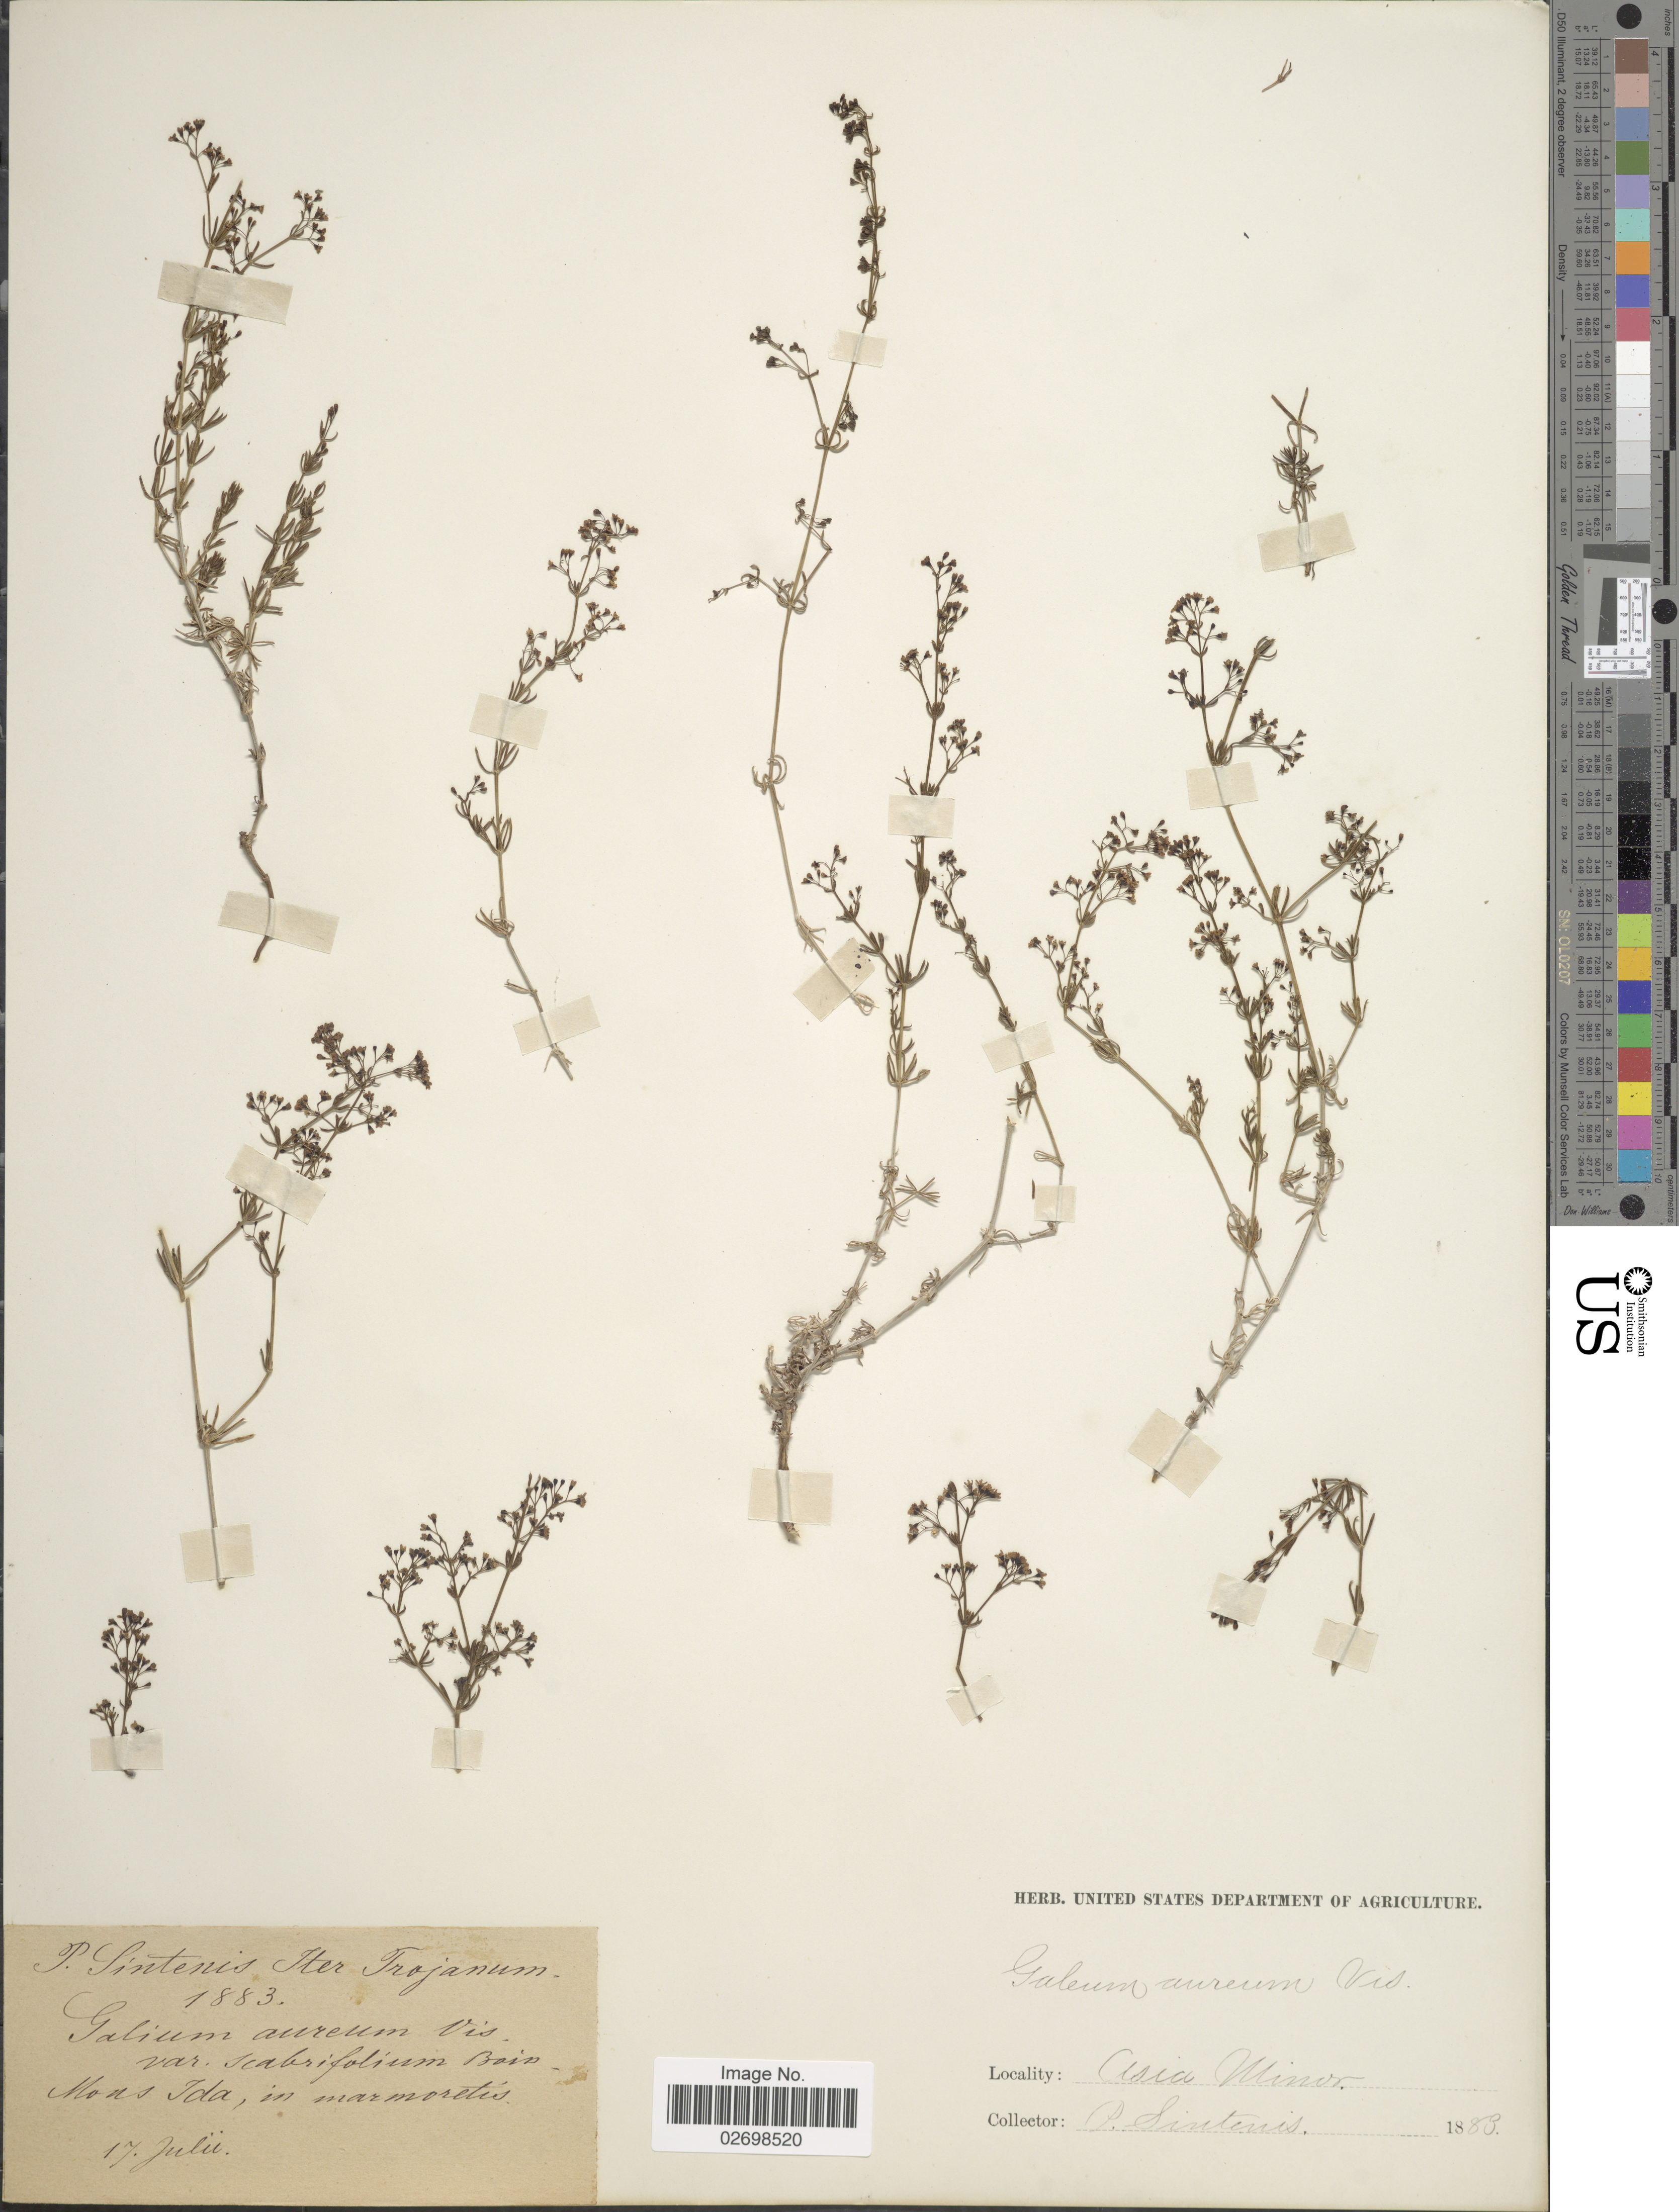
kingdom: Plantae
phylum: Tracheophyta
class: Magnoliopsida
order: Gentianales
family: Rubiaceae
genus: Galium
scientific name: Galium aureum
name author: Vis.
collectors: P. Sintenis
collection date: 1883-07-17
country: Turkey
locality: Iter Trojanum. Mons Ida, in marmoretis. Asia Minor.